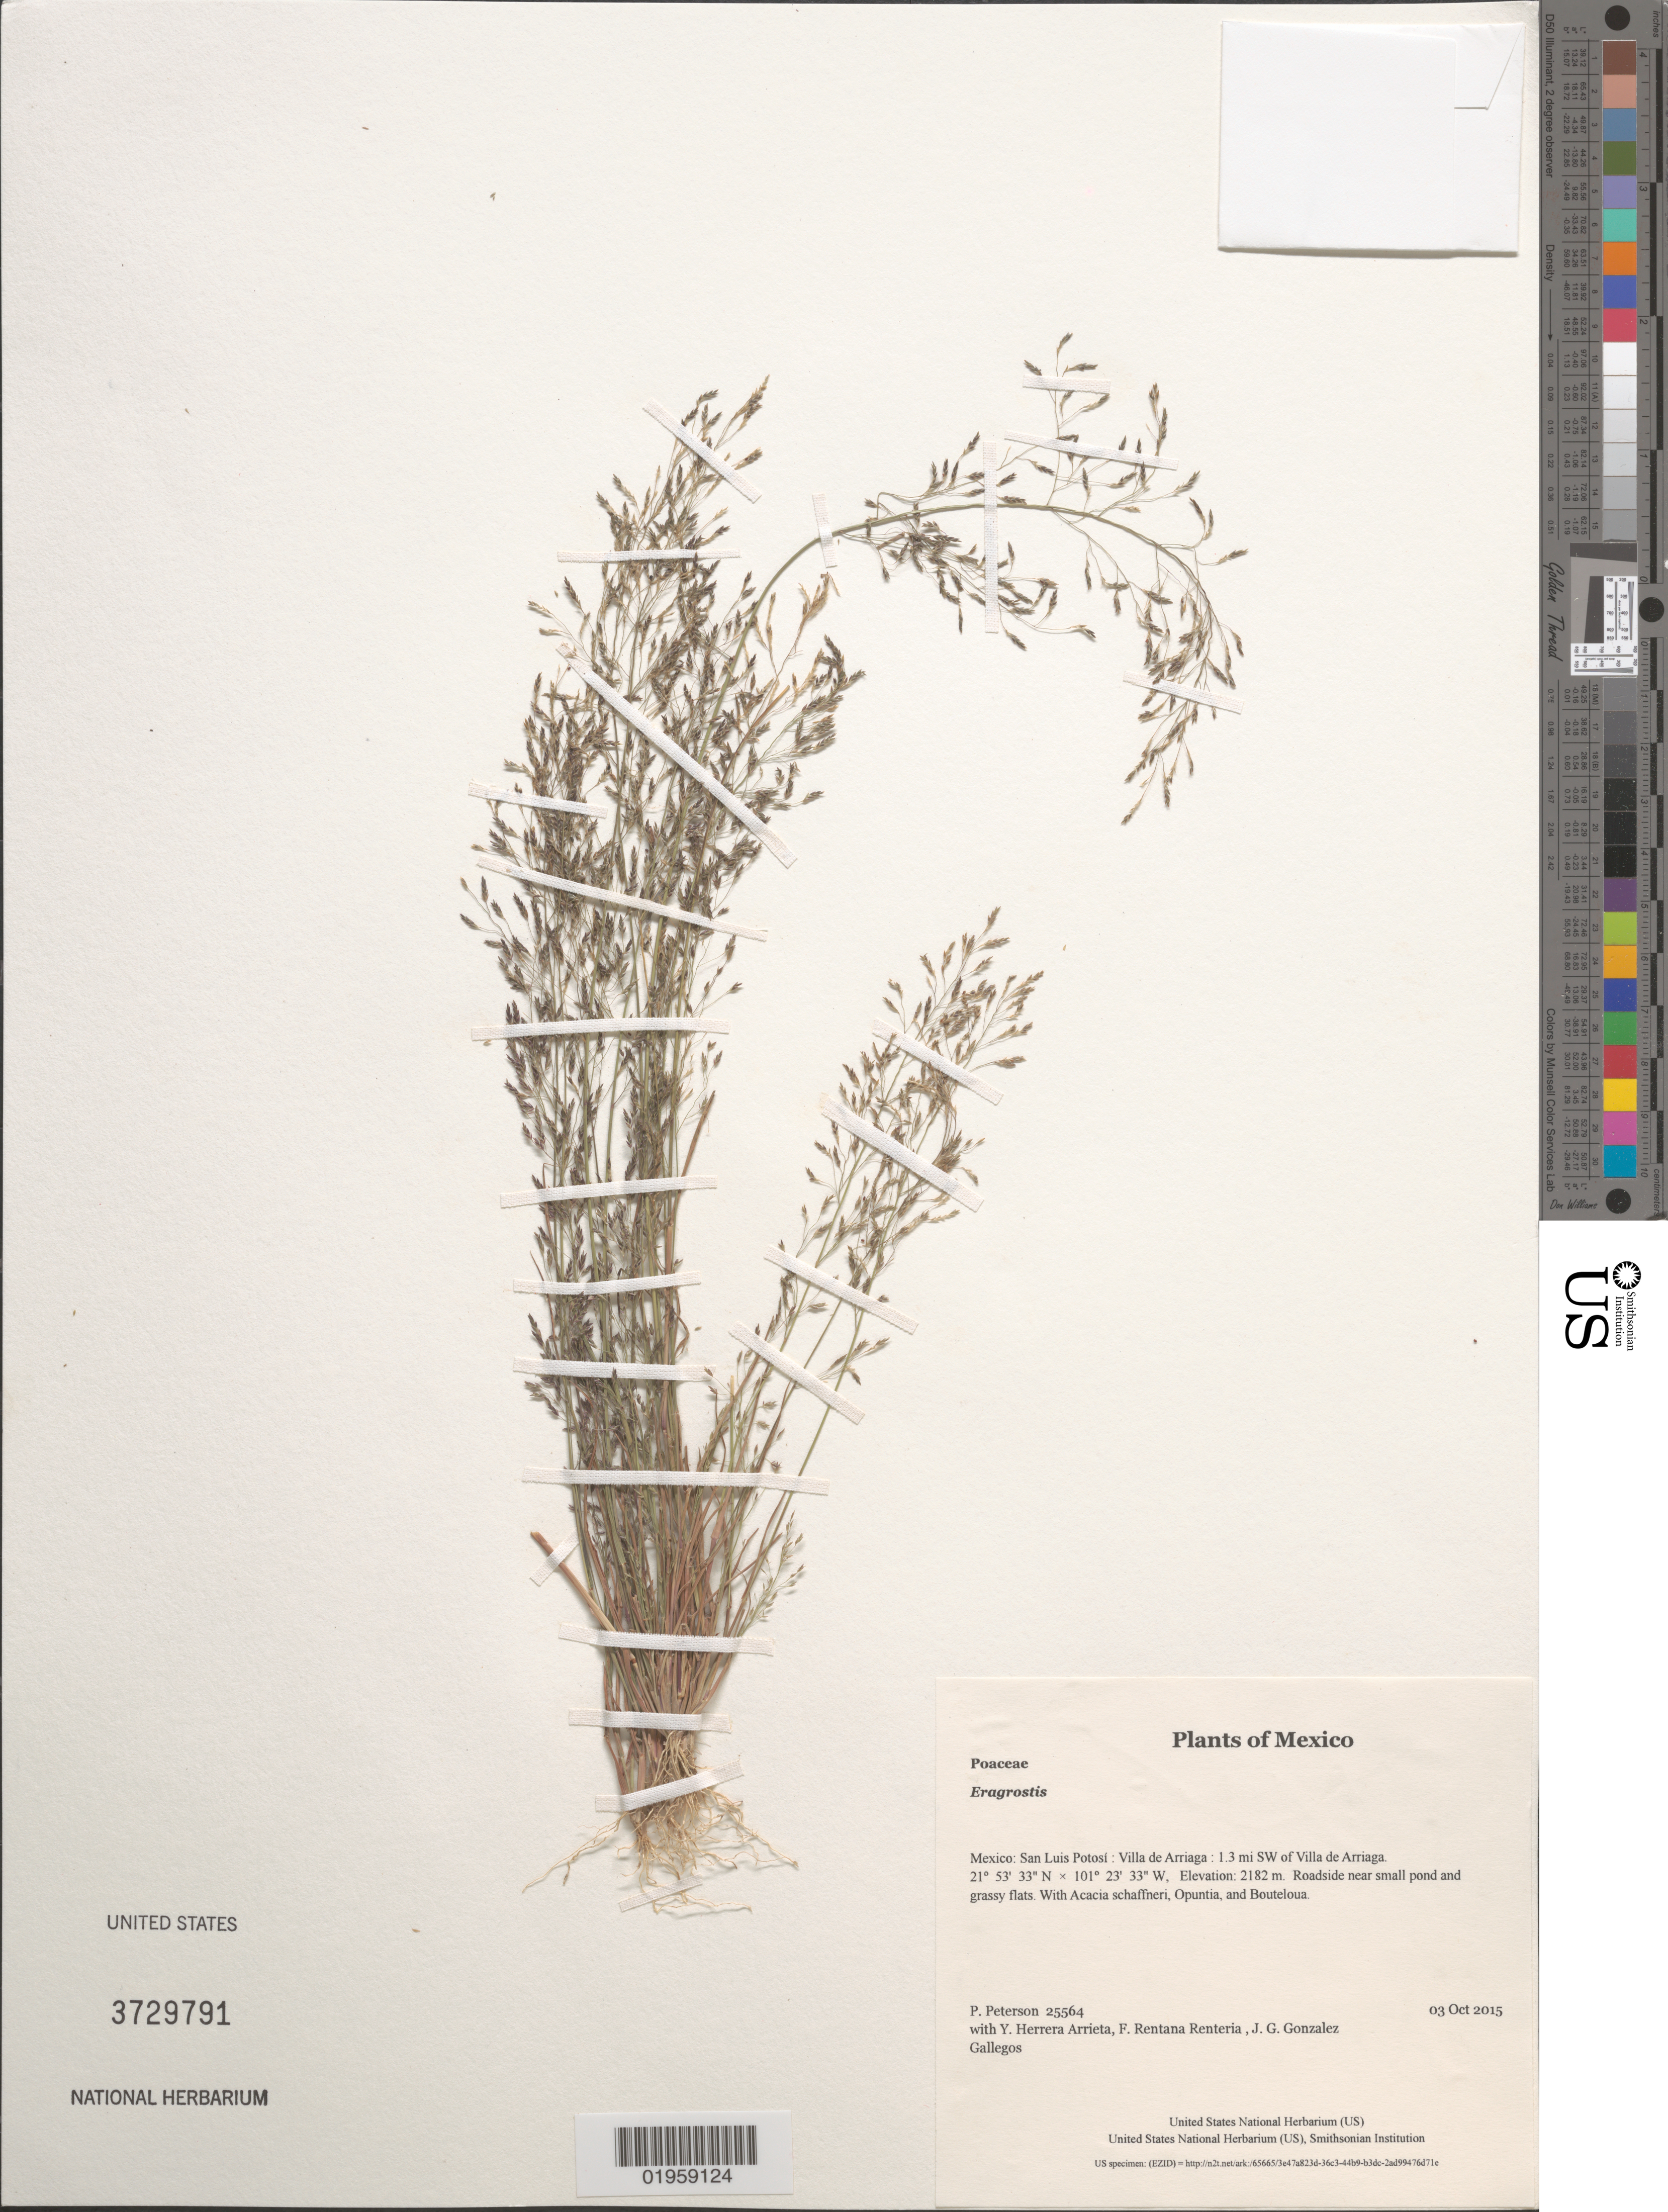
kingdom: Plantae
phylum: Tracheophyta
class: Liliopsida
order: Poales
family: Poaceae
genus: Eragrostis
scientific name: Eragrostis sp.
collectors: P. M. Peterson, Y. Herrera Arrieta, F. Rentana Renteria & J. G. Gonzalez Gallegos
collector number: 25564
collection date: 2015-10-03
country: Mexico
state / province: San Luis Potosí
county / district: Villa de Arriaga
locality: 1.3 mi SW of Villa de Arriaga.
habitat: Roadside near small pond and grassy flats.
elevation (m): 2182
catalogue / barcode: US 3729791